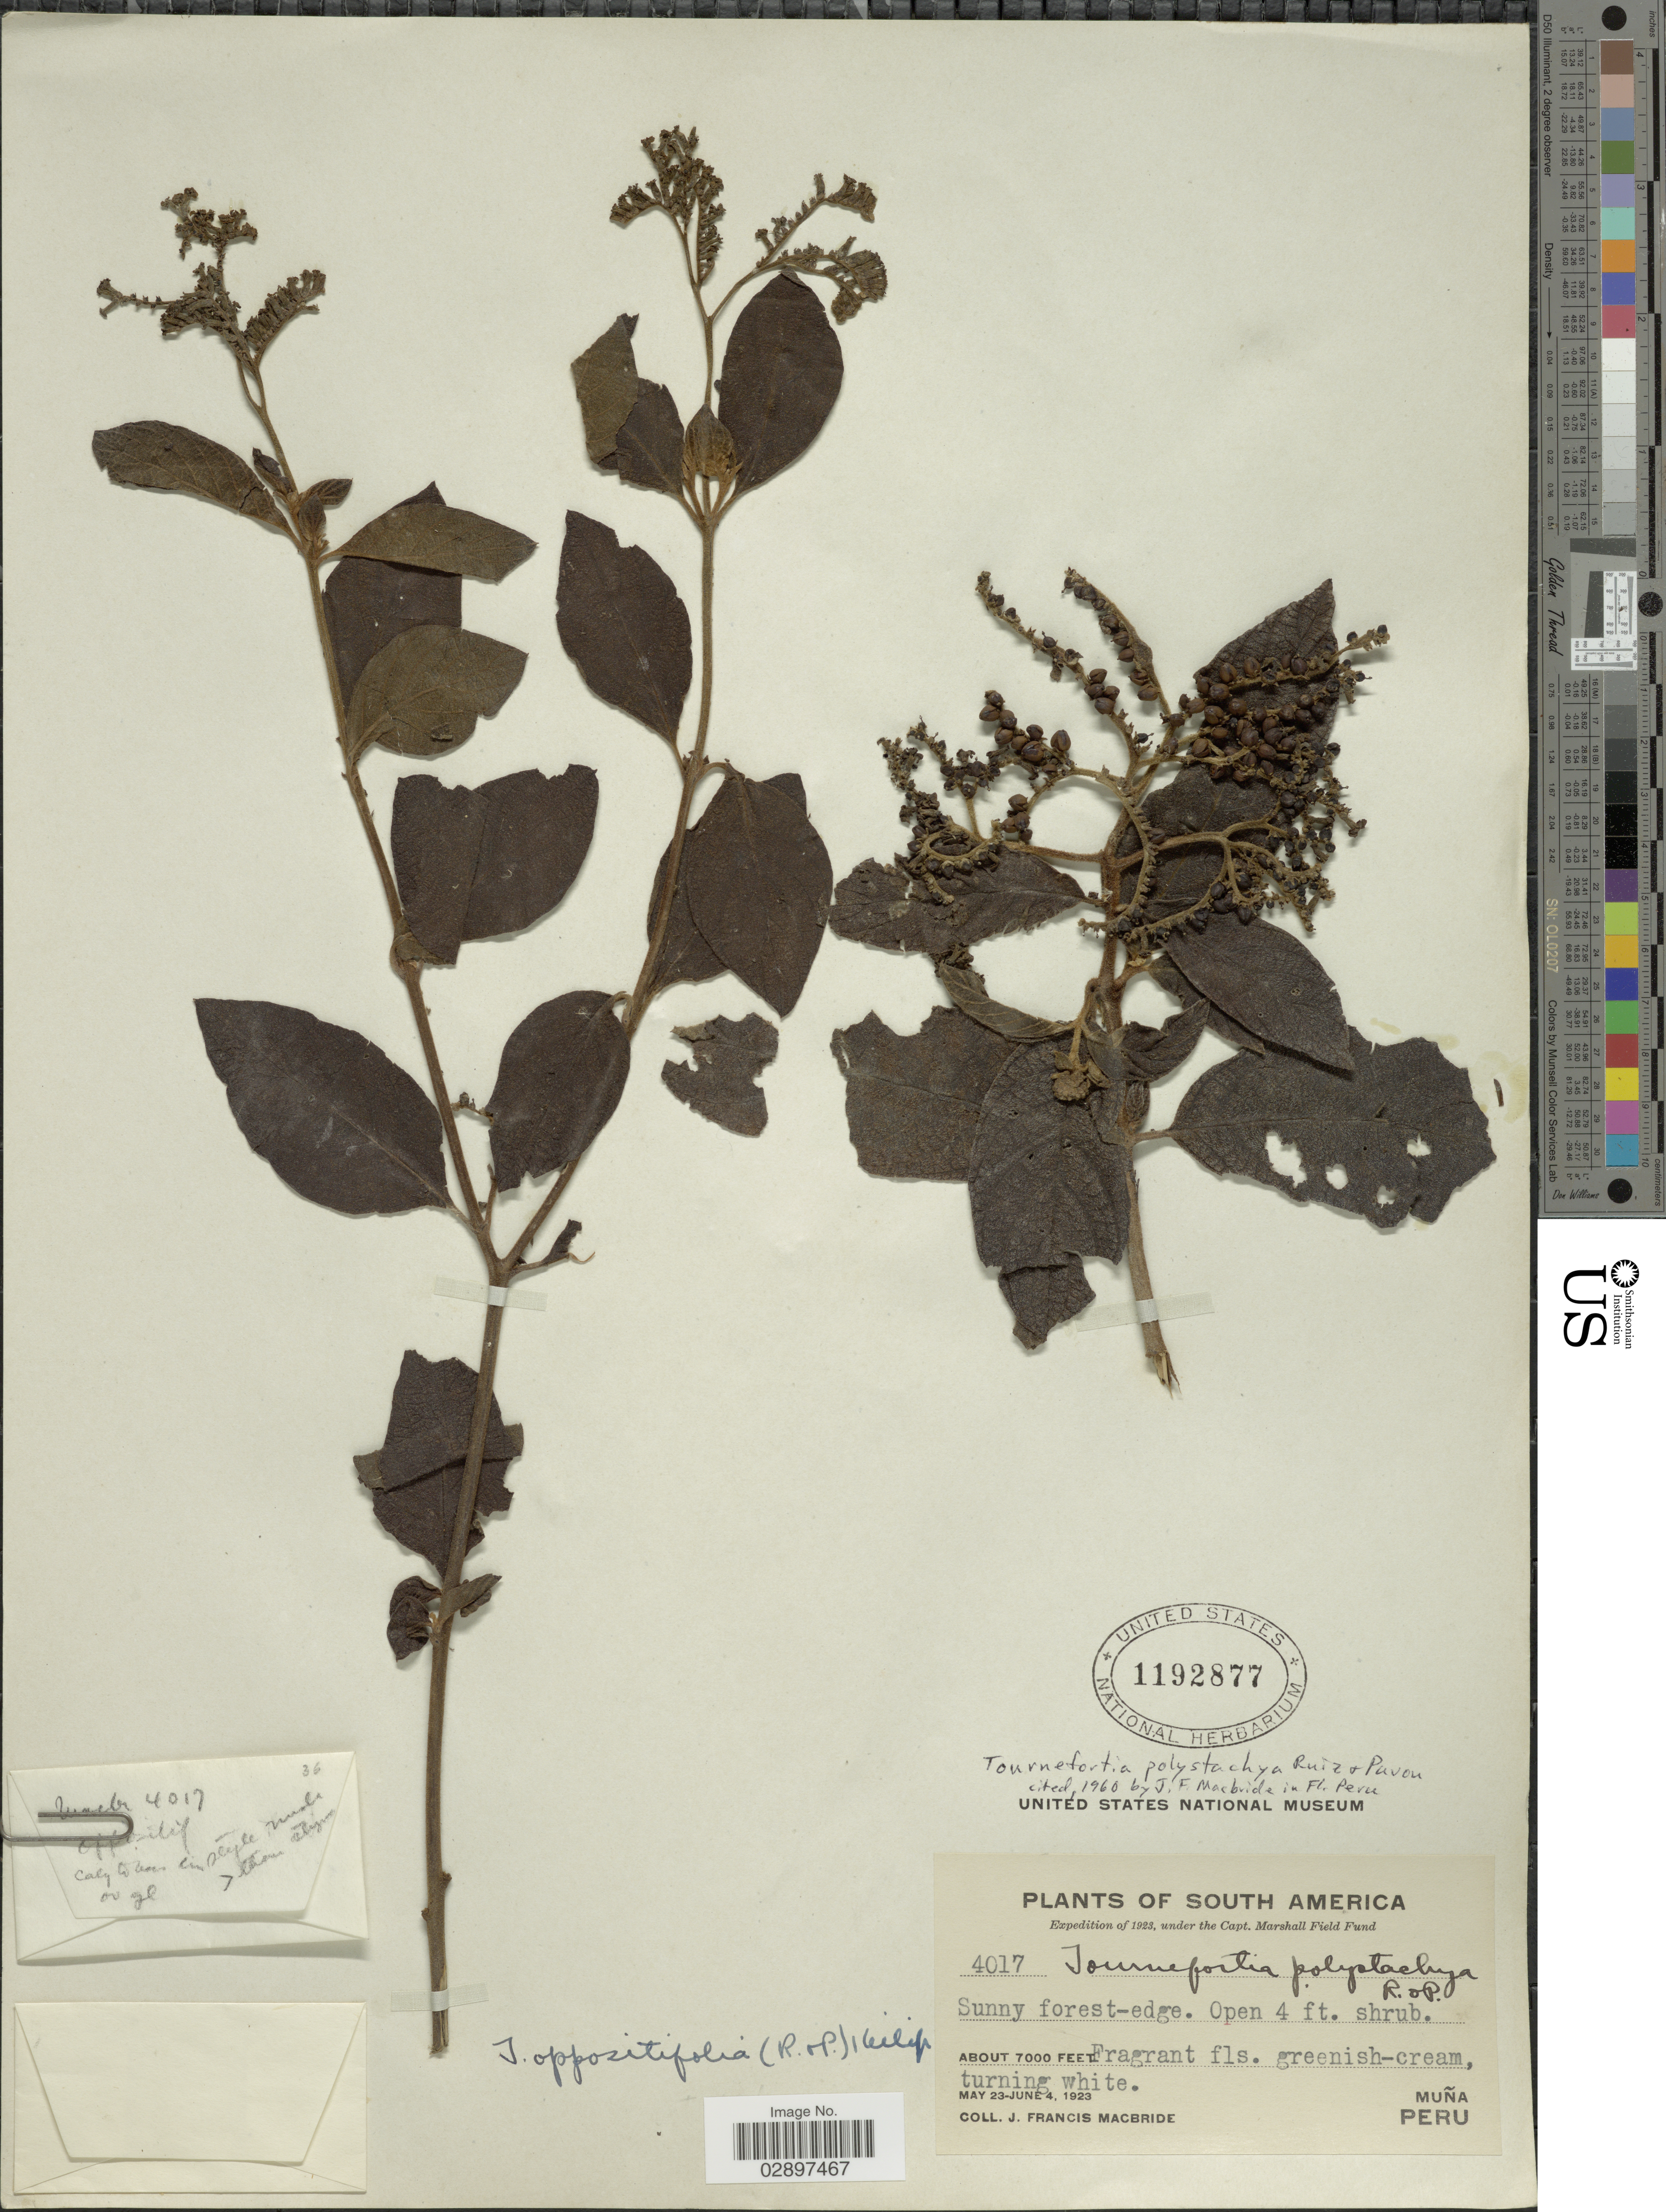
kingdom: Plantae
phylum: Tracheophyta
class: Magnoliopsida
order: Boraginales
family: Heliotropiaceae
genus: Tournefortia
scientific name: Tournefortia polystachya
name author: Ruiz & Pav.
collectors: J. F. Macbride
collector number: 4017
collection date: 1923-05-23/1923-06-04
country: Peru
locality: Muña.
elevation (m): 2134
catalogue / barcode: US 1192877